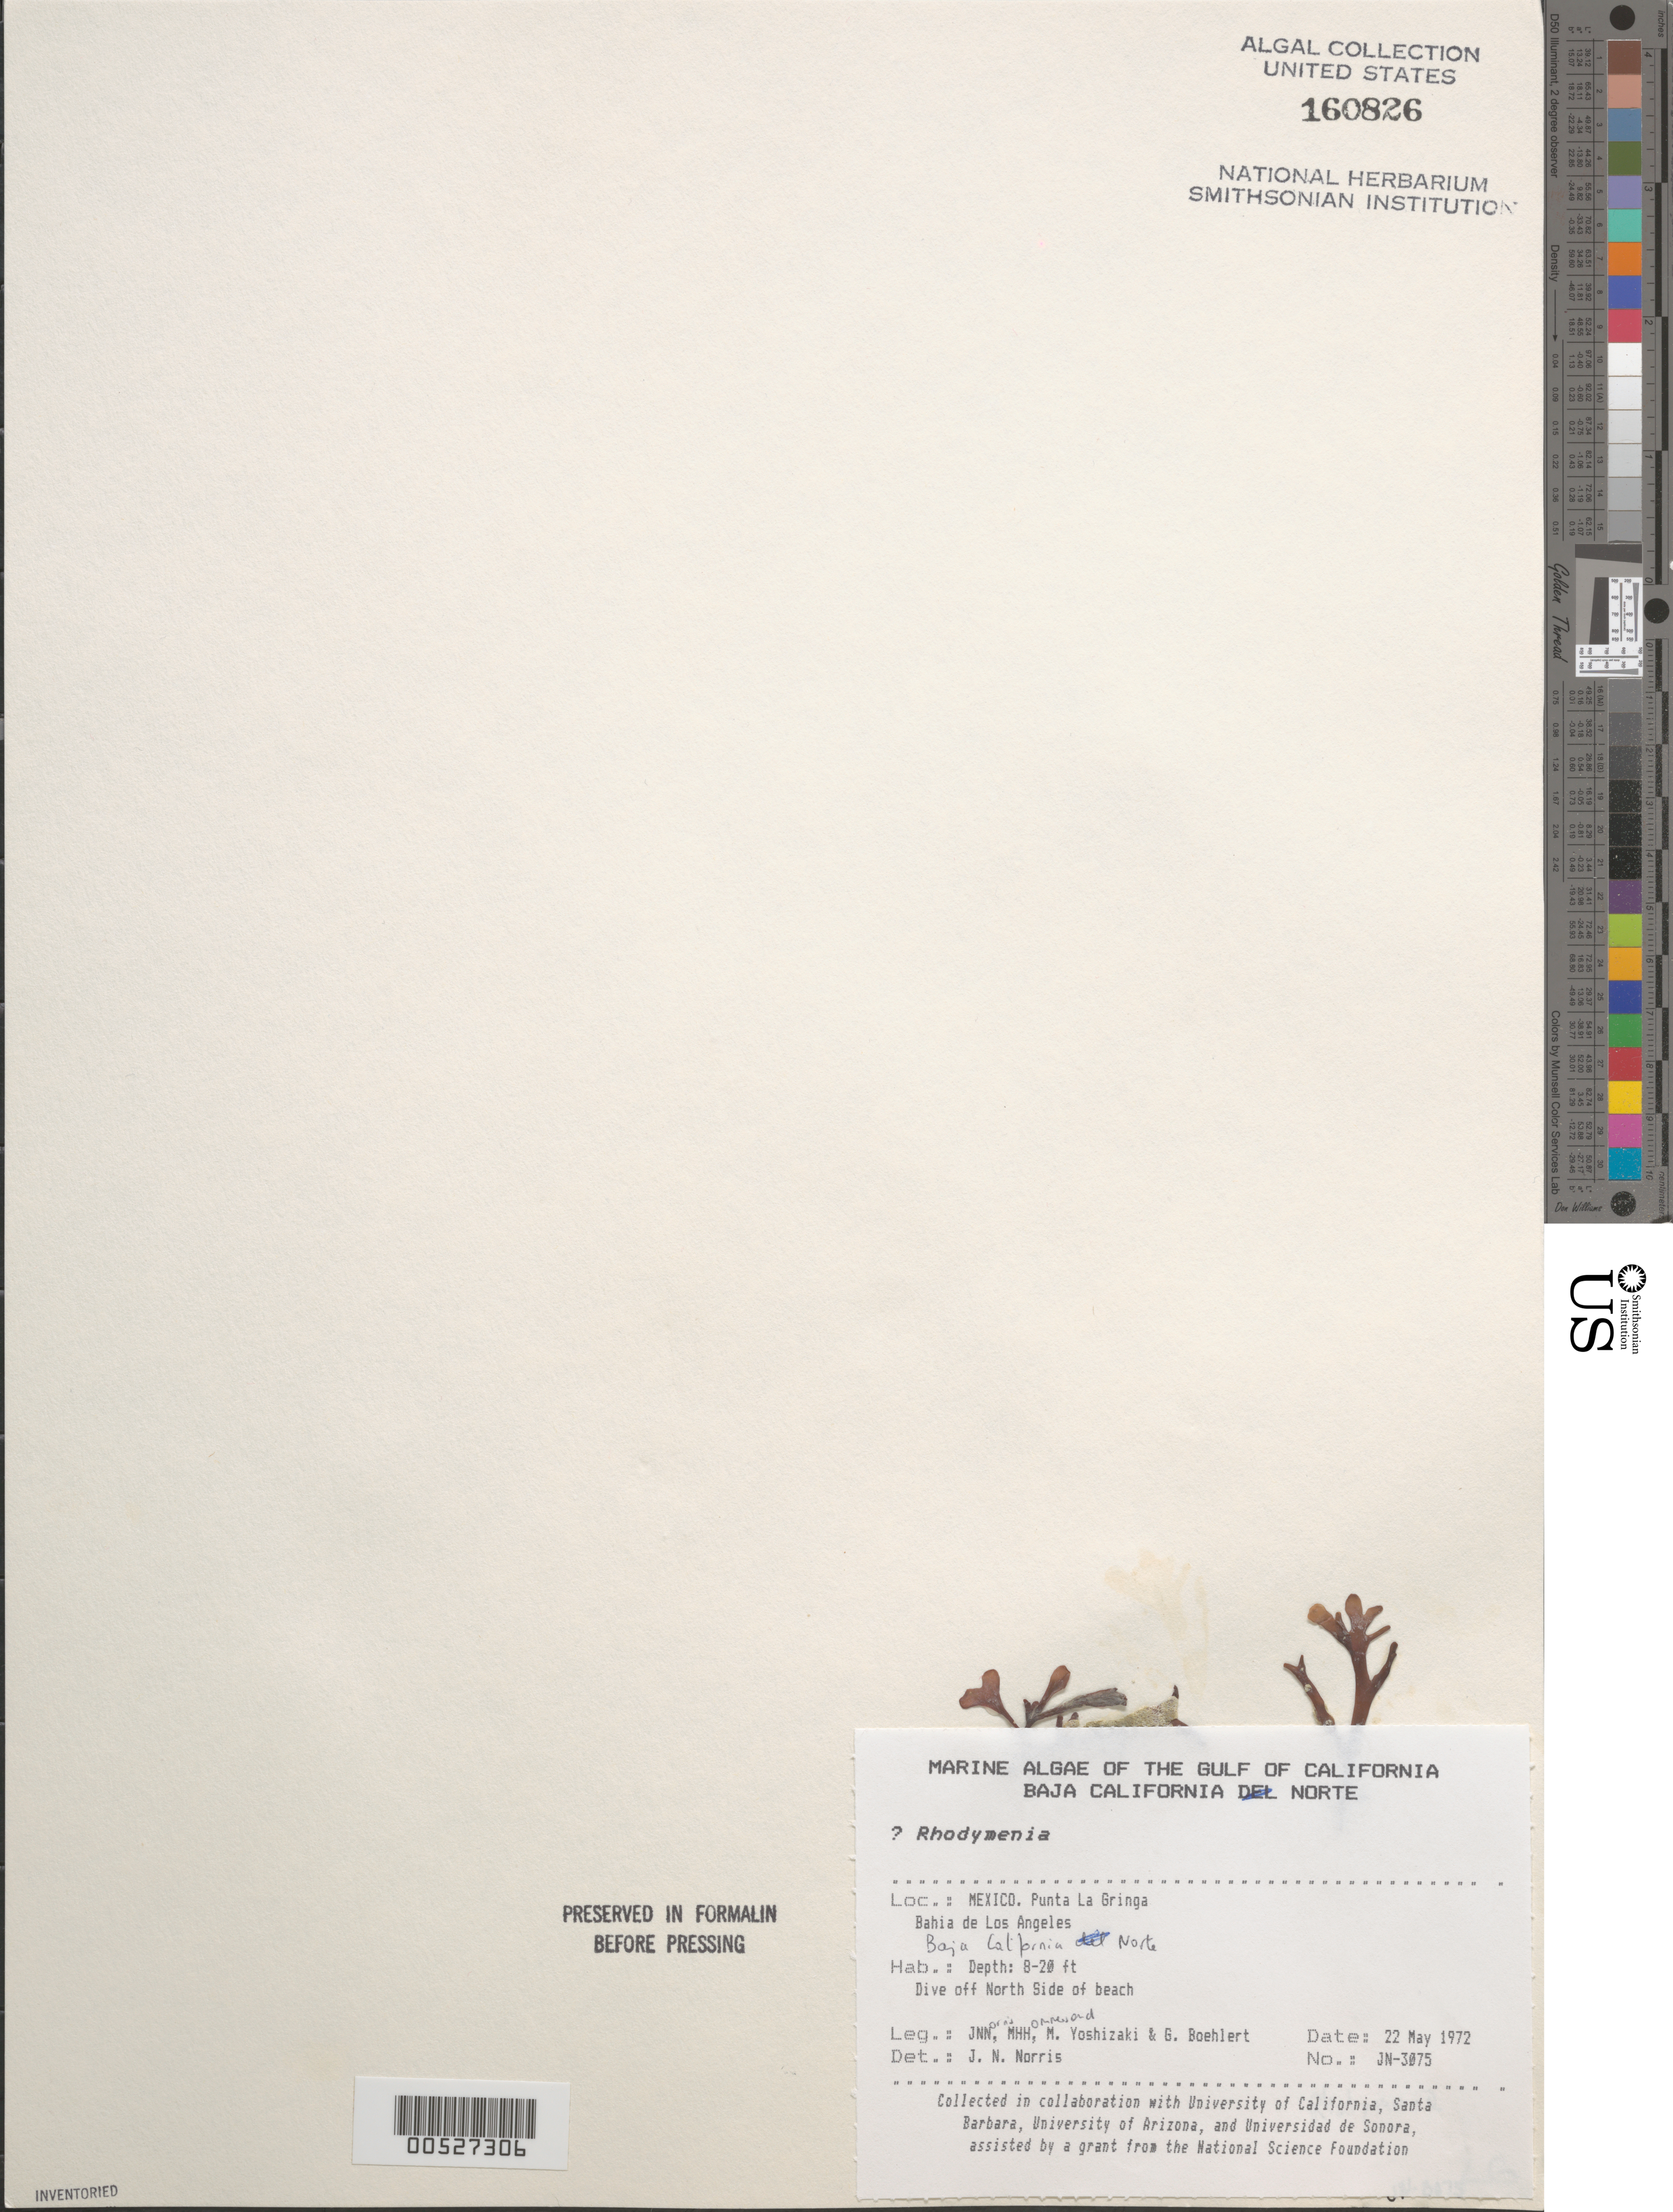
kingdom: Plantae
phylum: Rhodophyta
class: Florideophyceae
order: Rhodymeniales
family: Rhodymeniaceae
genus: Rhodymenia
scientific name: Rhodymenia sp.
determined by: Norris, James N.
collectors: J. N. Norris, M. H. Hommersand, M. Yoshizaki & G. Boehlert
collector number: JN-3075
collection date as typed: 22 May 1972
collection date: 1972-05-22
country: Mexico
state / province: Baja California Norte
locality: Punta La Gringa, Bahia de los Angeles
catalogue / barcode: US 160826